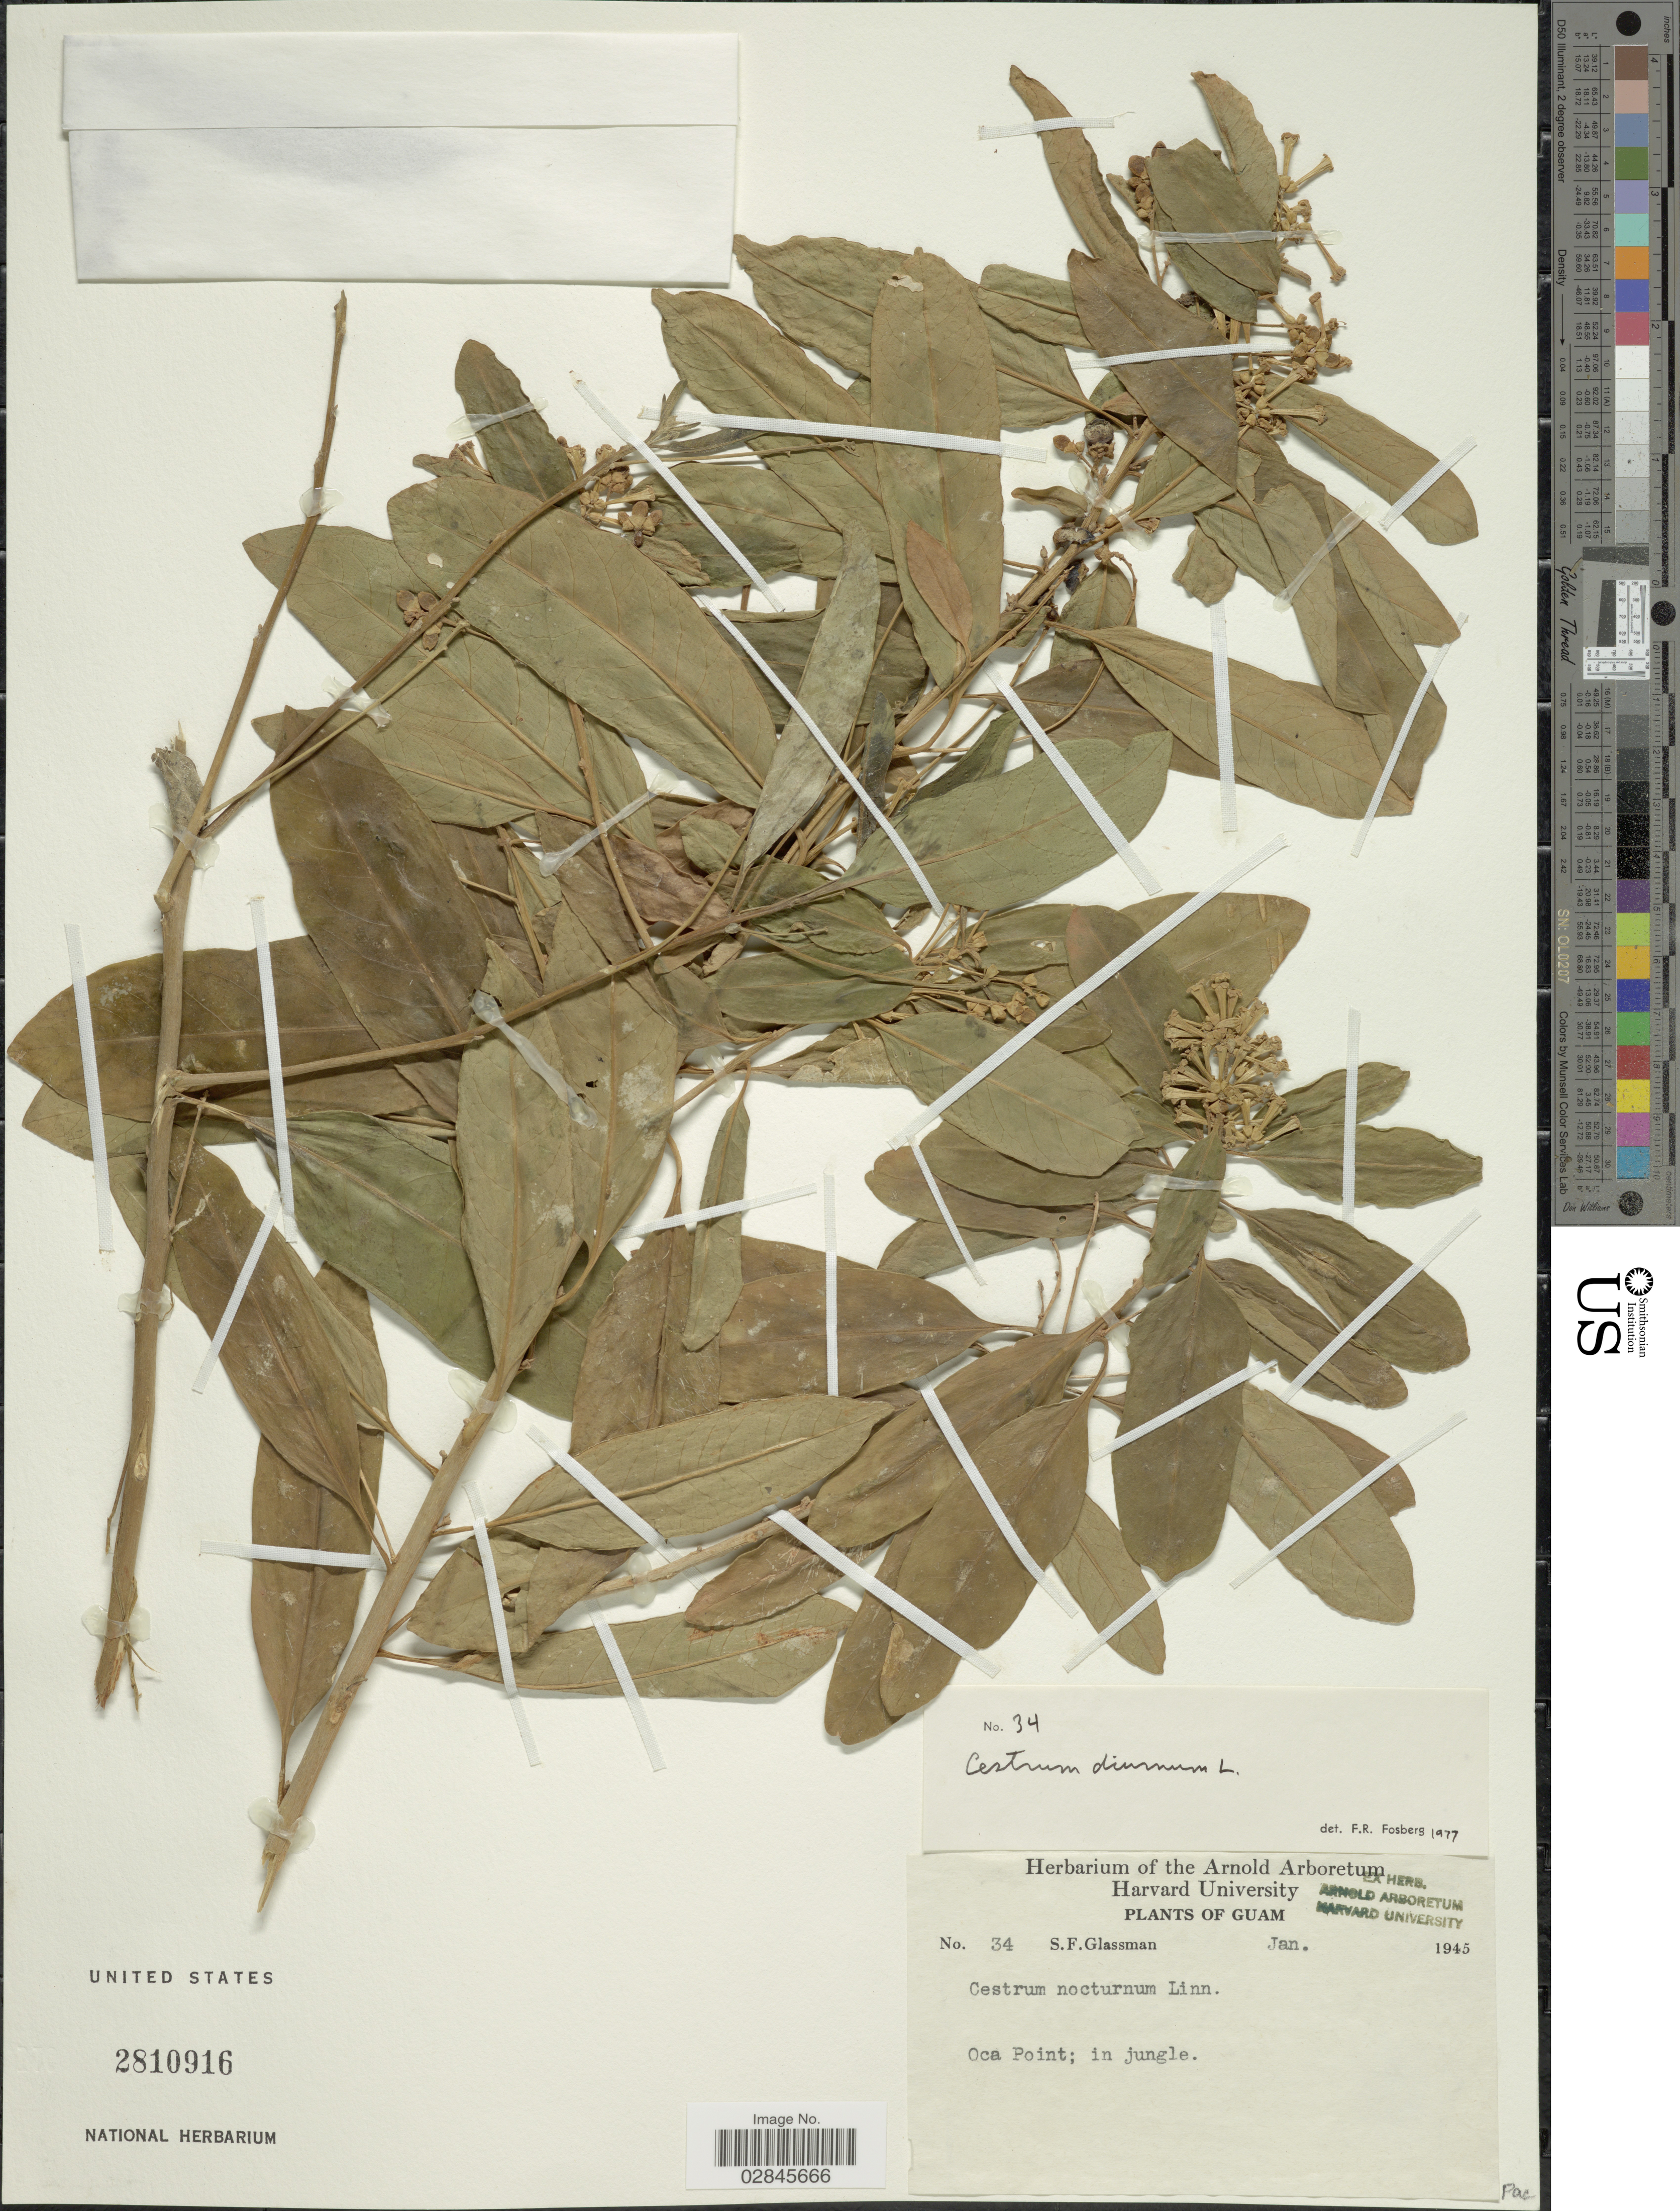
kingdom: Plantae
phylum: Tracheophyta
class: Magnoliopsida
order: Solanales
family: Solanaceae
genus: Cestrum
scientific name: Cestrum diurnum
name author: L.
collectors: S. F. Glassman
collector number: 34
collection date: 1945-01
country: Guam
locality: Oca Point.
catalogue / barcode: US 2810916